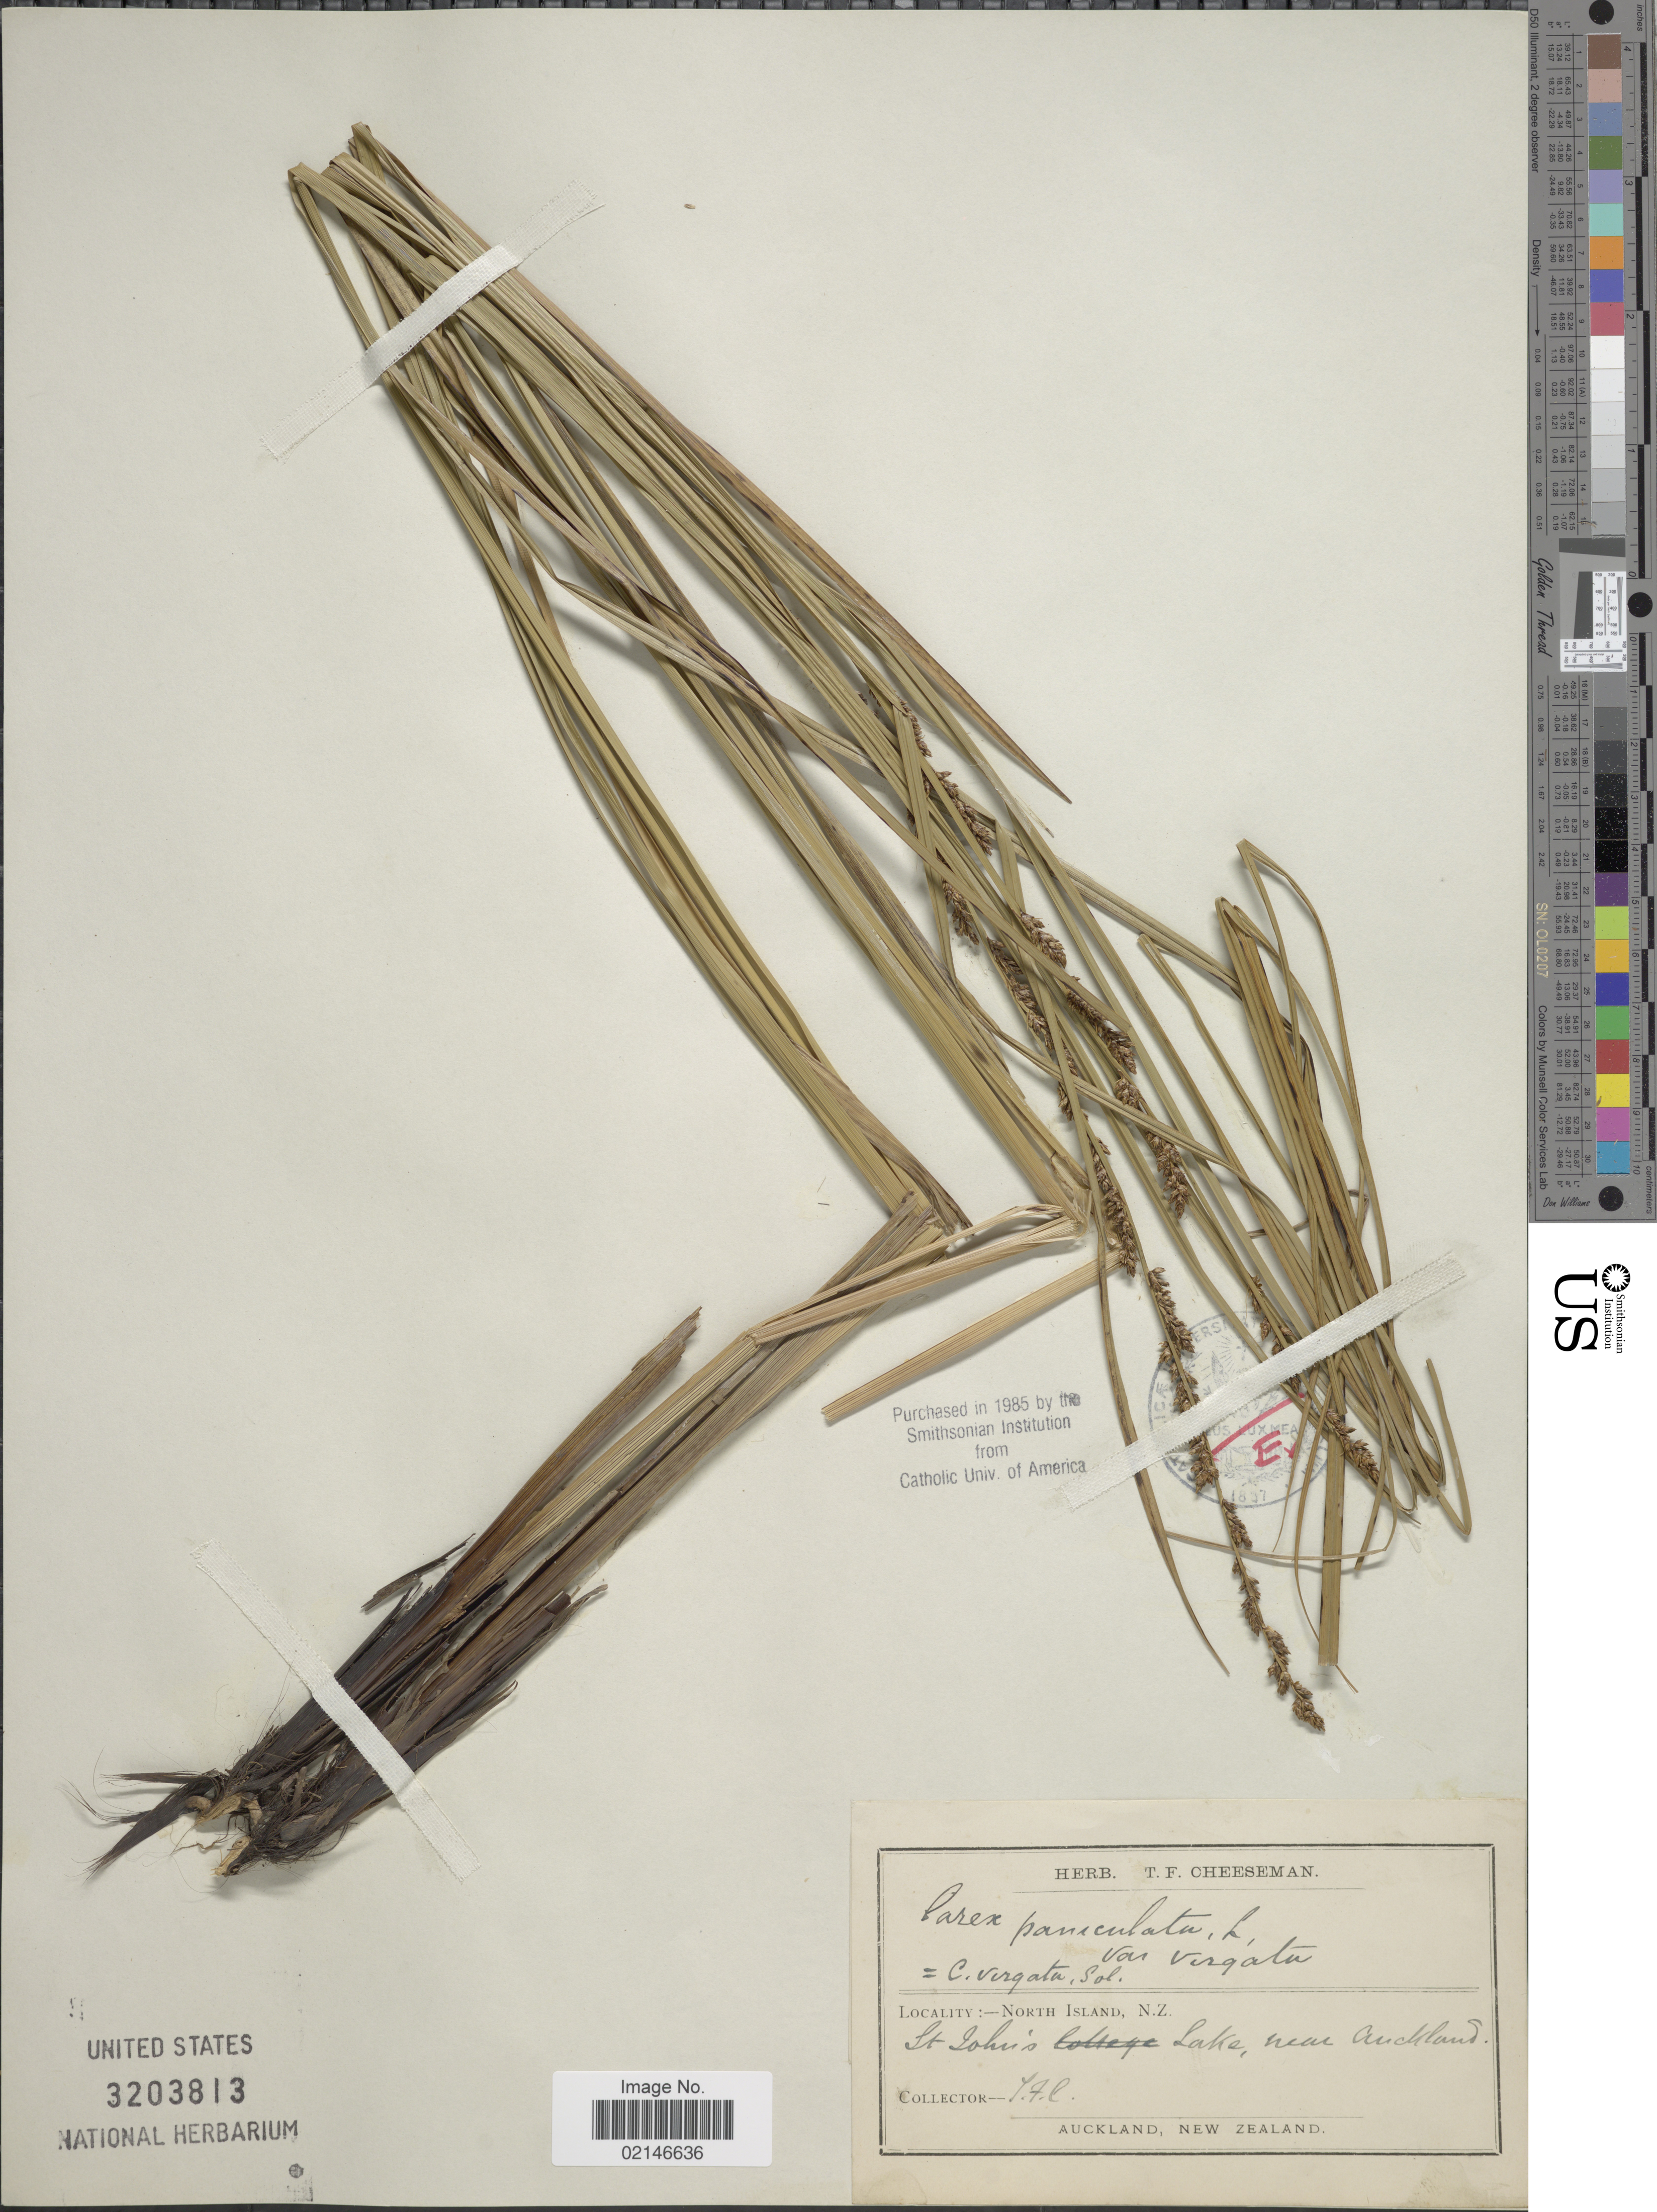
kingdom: Plantae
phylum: Tracheophyta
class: Liliopsida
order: Poales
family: Cyperaceae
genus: Carex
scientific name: Carex virgata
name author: Sol. ex Boott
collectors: T. F. Cheeseman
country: New Zealand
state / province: Auckland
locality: North Island, St. John's Lake, near Auckland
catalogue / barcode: US 3203813